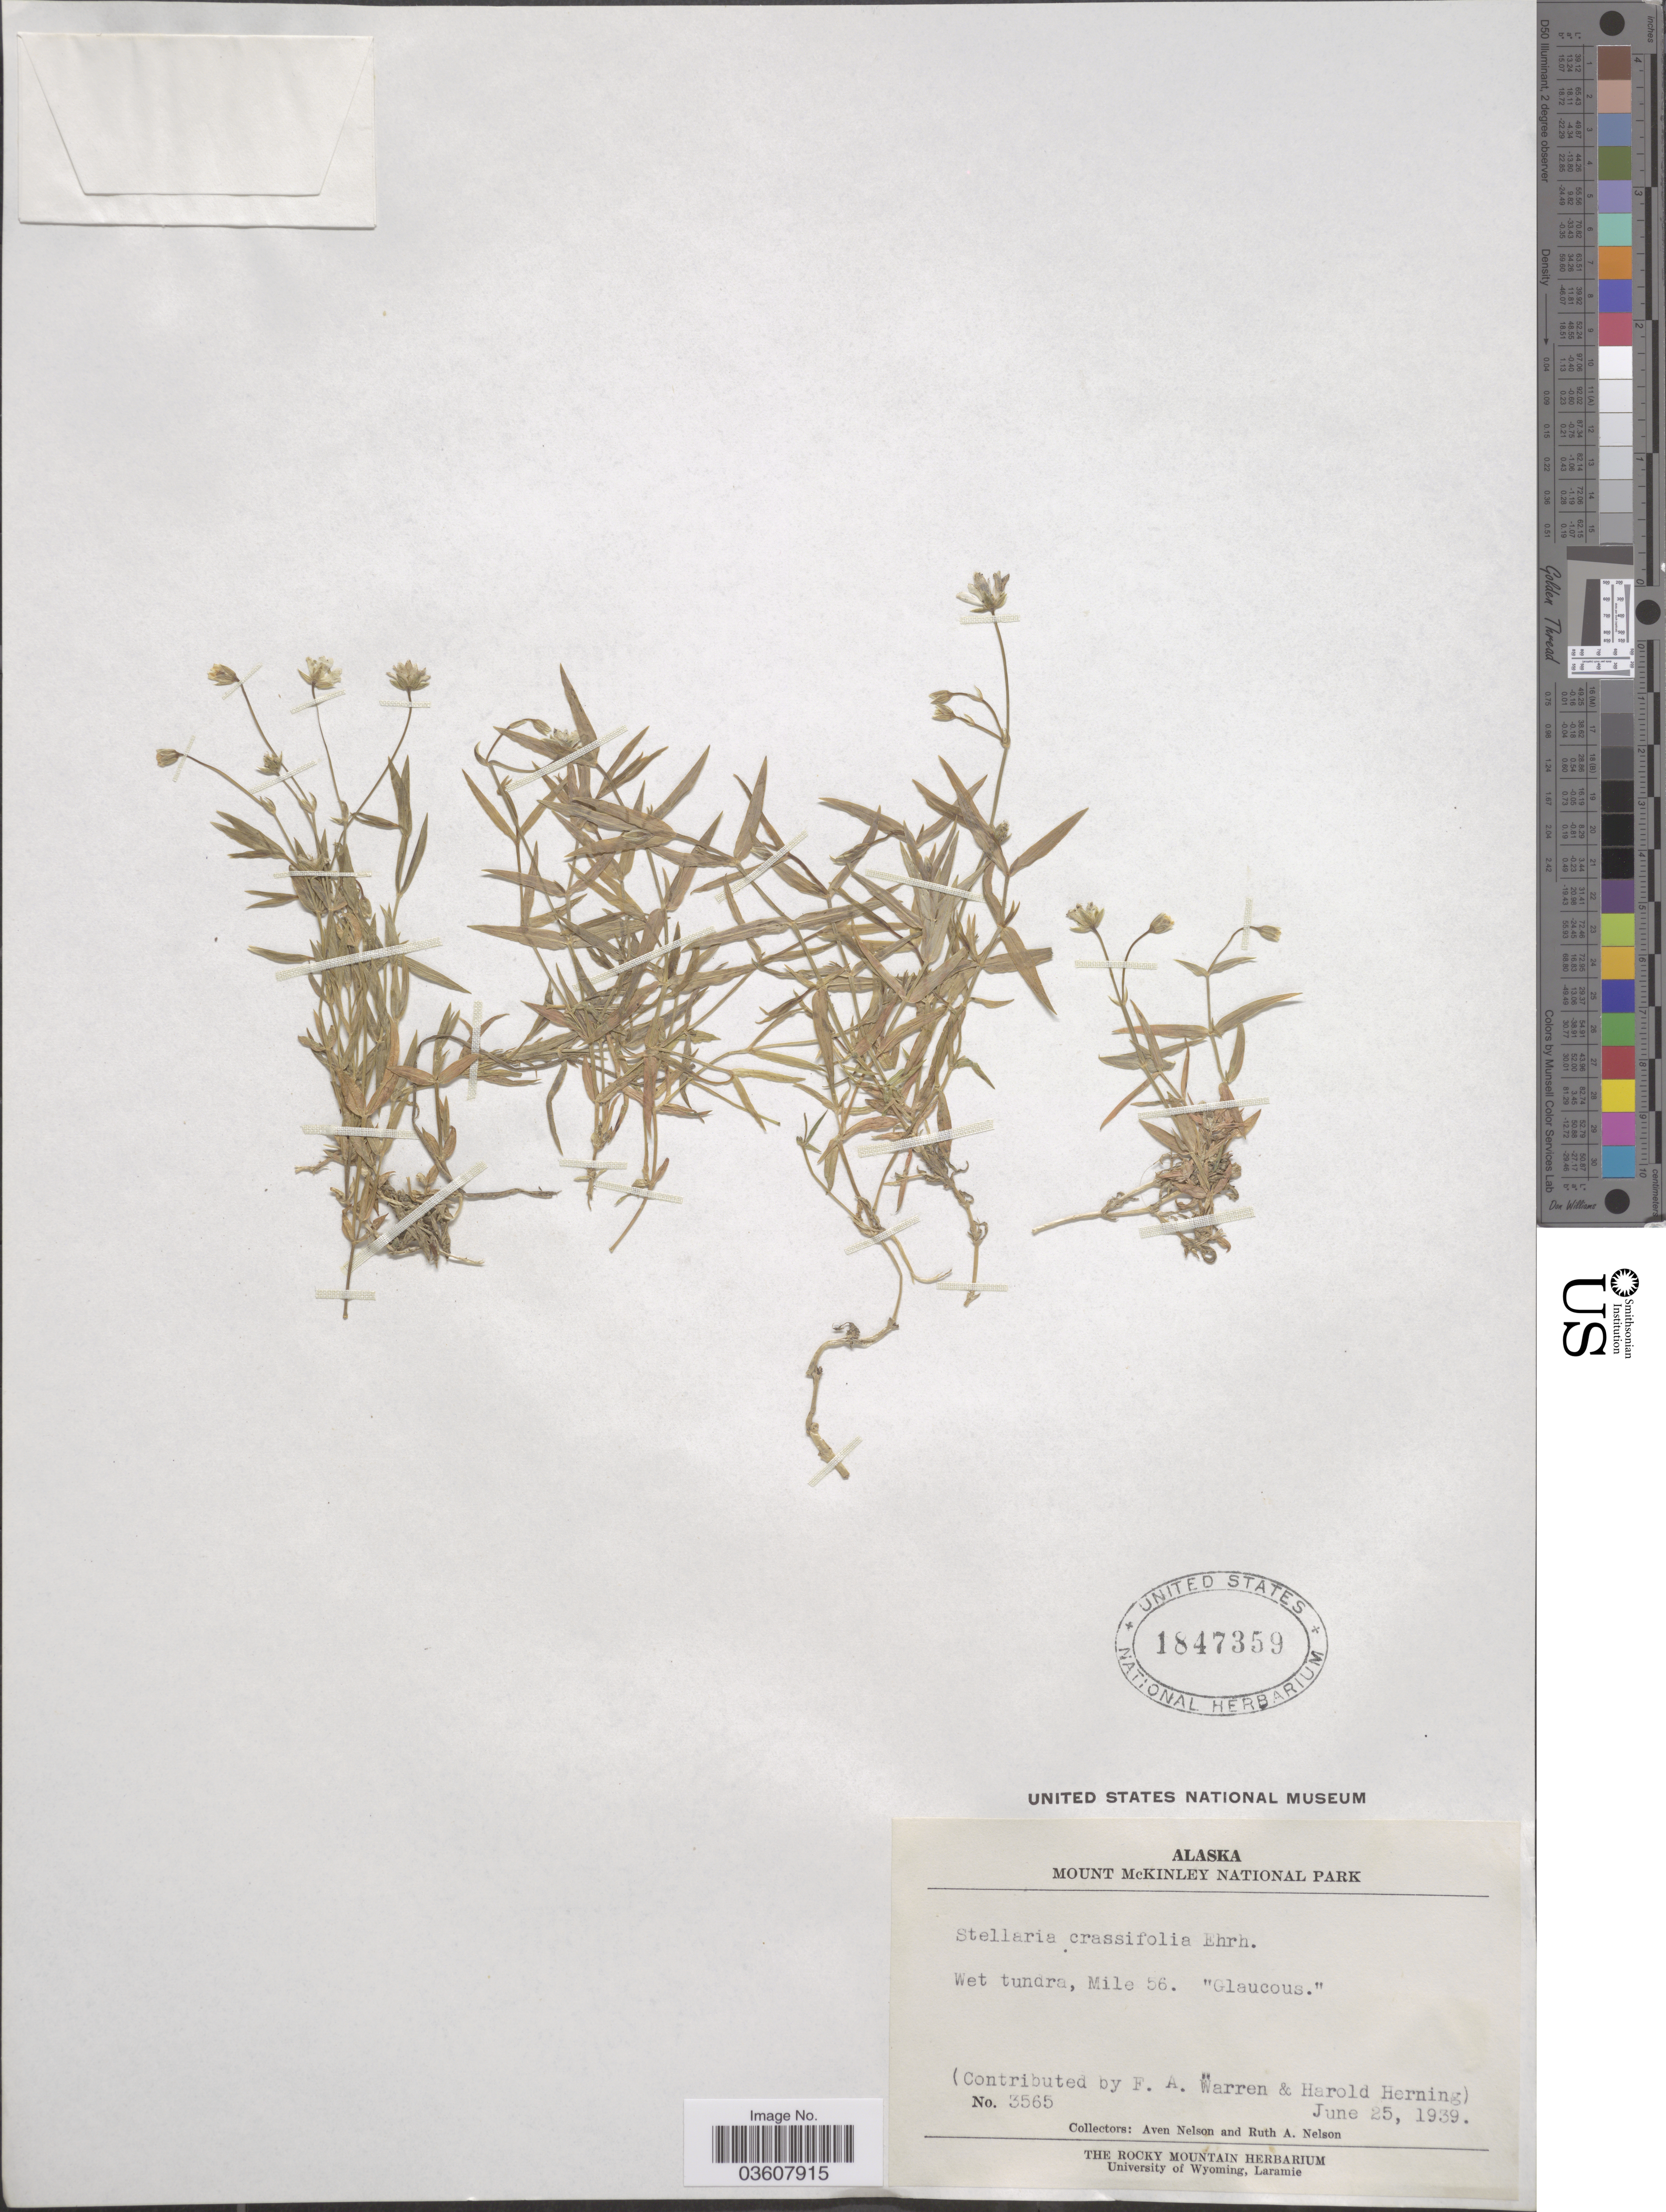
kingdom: Plantae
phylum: Tracheophyta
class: Magnoliopsida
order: Caryophyllales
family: Caryophyllaceae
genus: Stellaria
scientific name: Stellaria crassifolia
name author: Ehrh.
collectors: A. Nelson & R. A. Nelson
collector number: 3565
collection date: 1939-06-25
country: United States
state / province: Alaska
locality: Mount McKinley National Park, Wet tundra, Mile 56.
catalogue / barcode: US 1847359